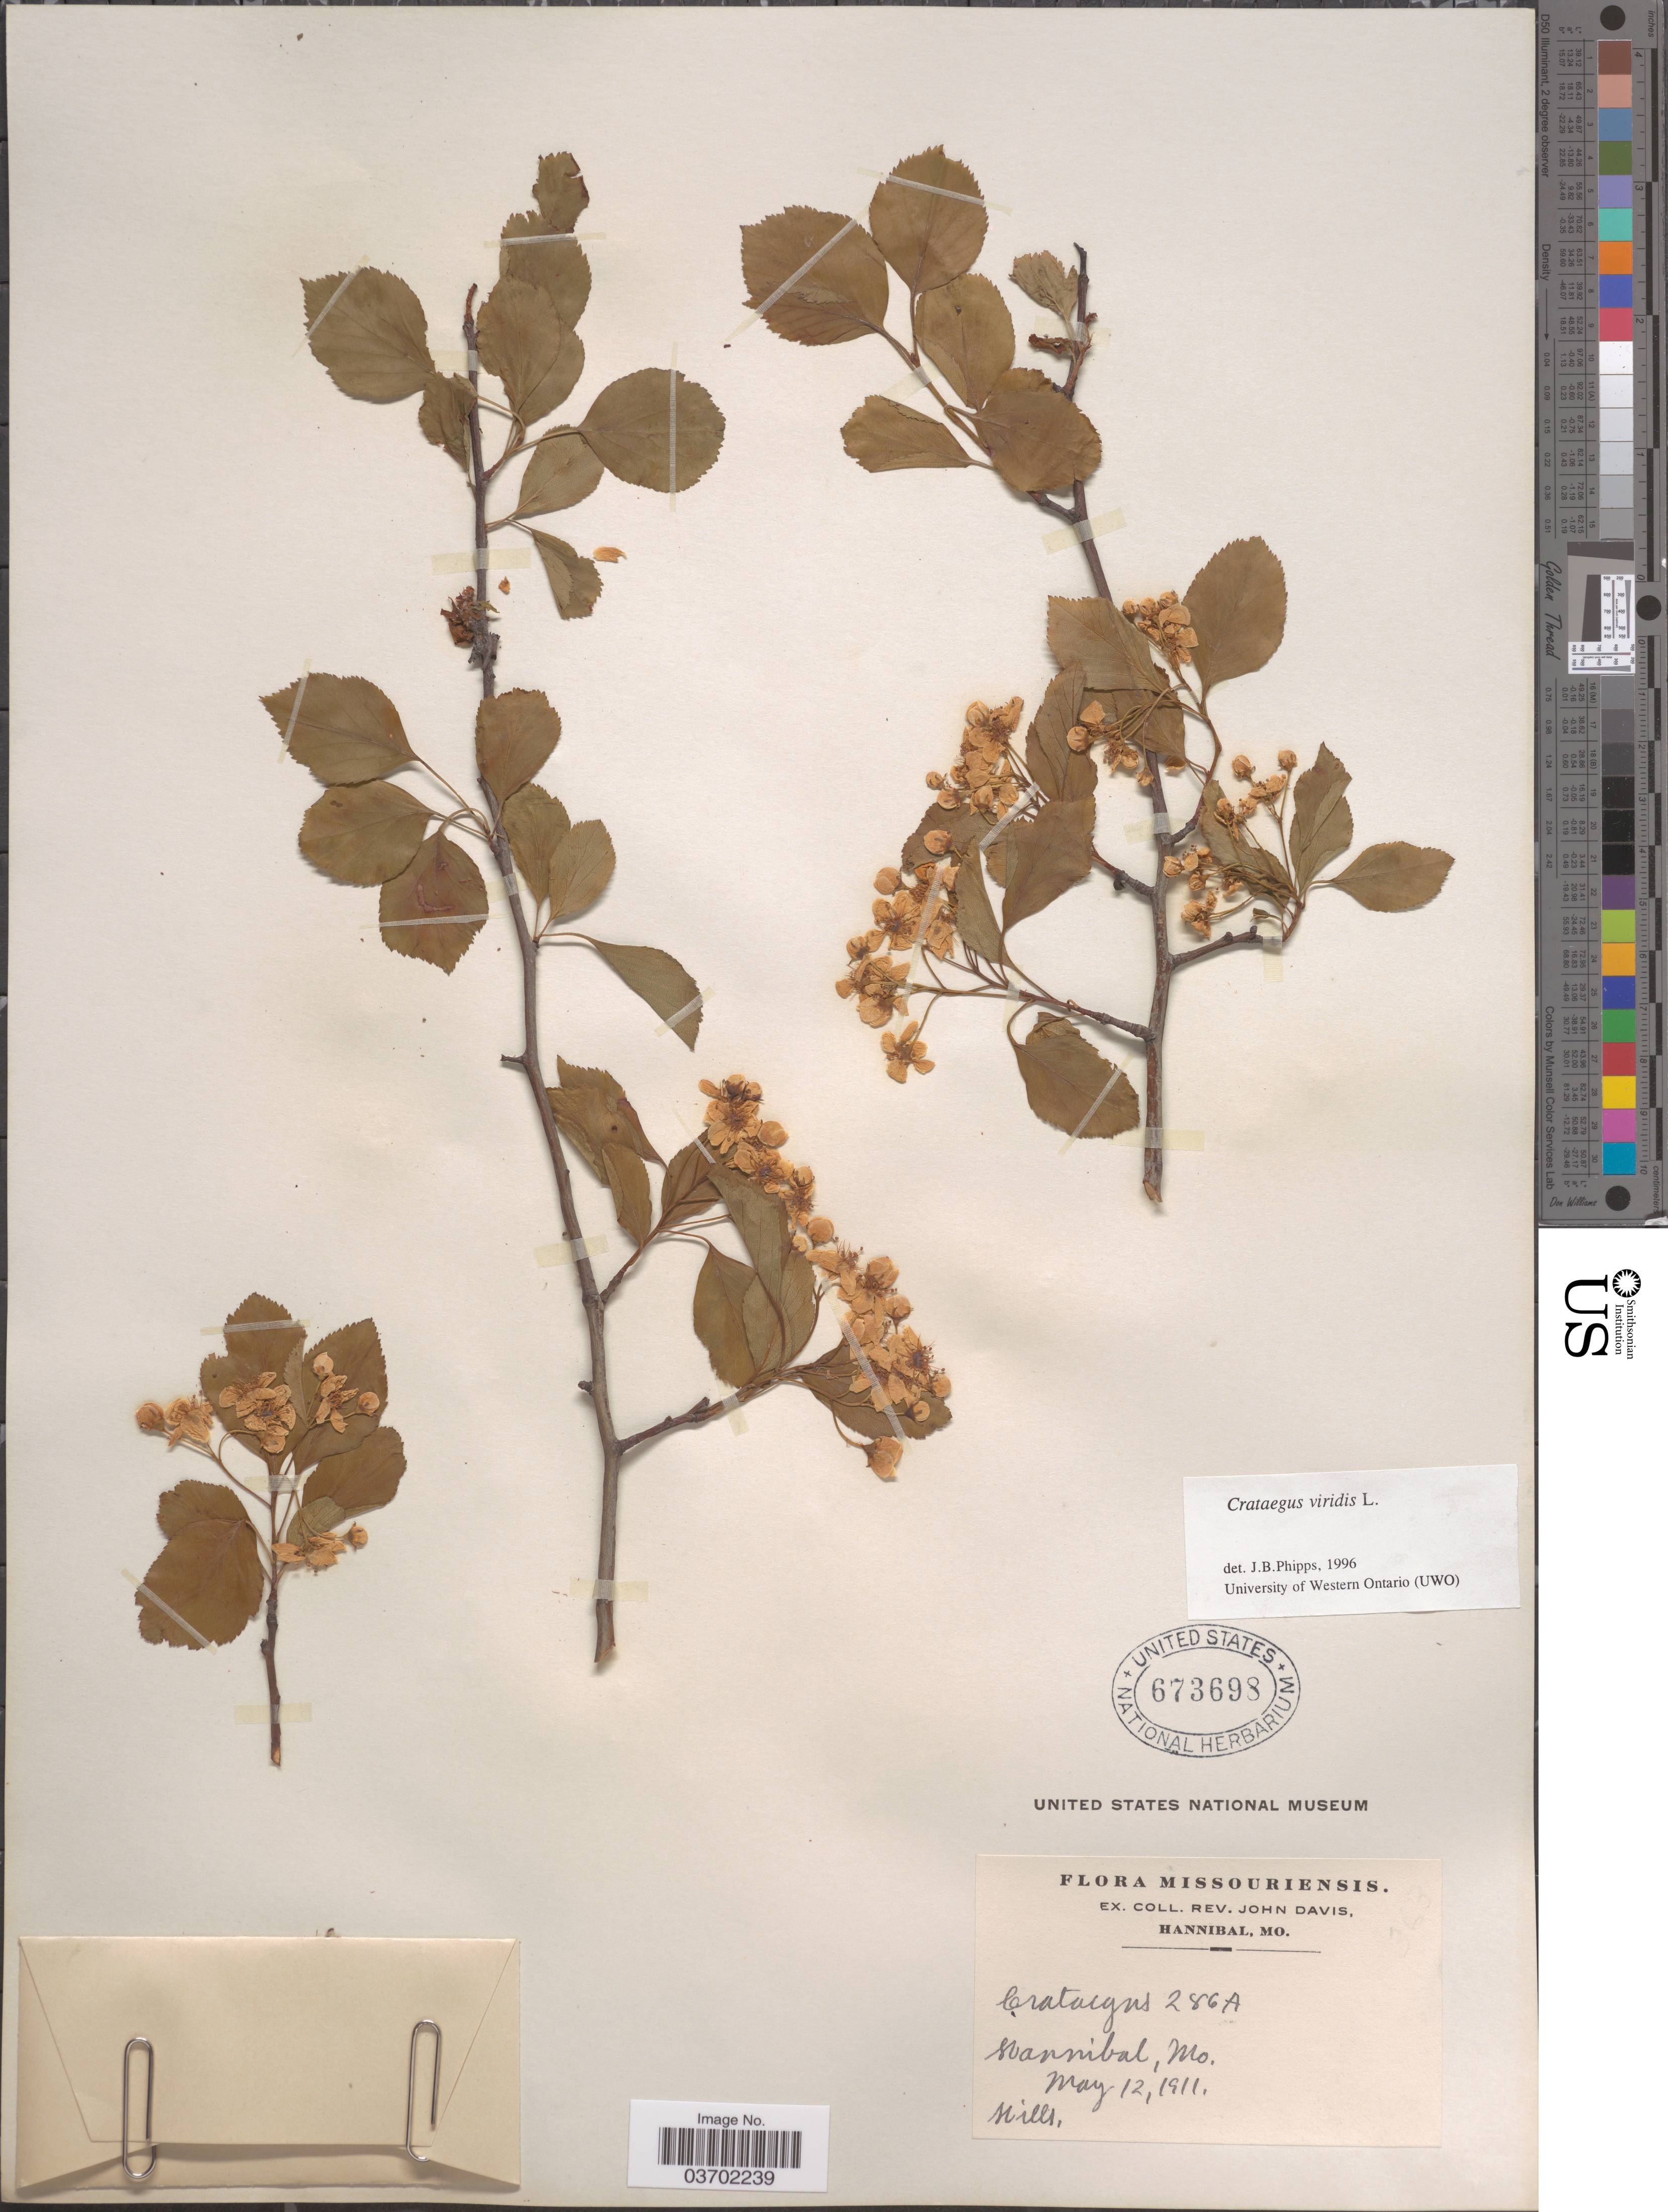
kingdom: Plantae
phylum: Tracheophyta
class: Magnoliopsida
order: Rosales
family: Rosaceae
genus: Crataegus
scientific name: Crataegus viridis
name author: L.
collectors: ex herb. Rev. John Davis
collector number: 286A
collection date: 1911-05-12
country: United States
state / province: Missouri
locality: Hannibal.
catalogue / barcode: US 673698